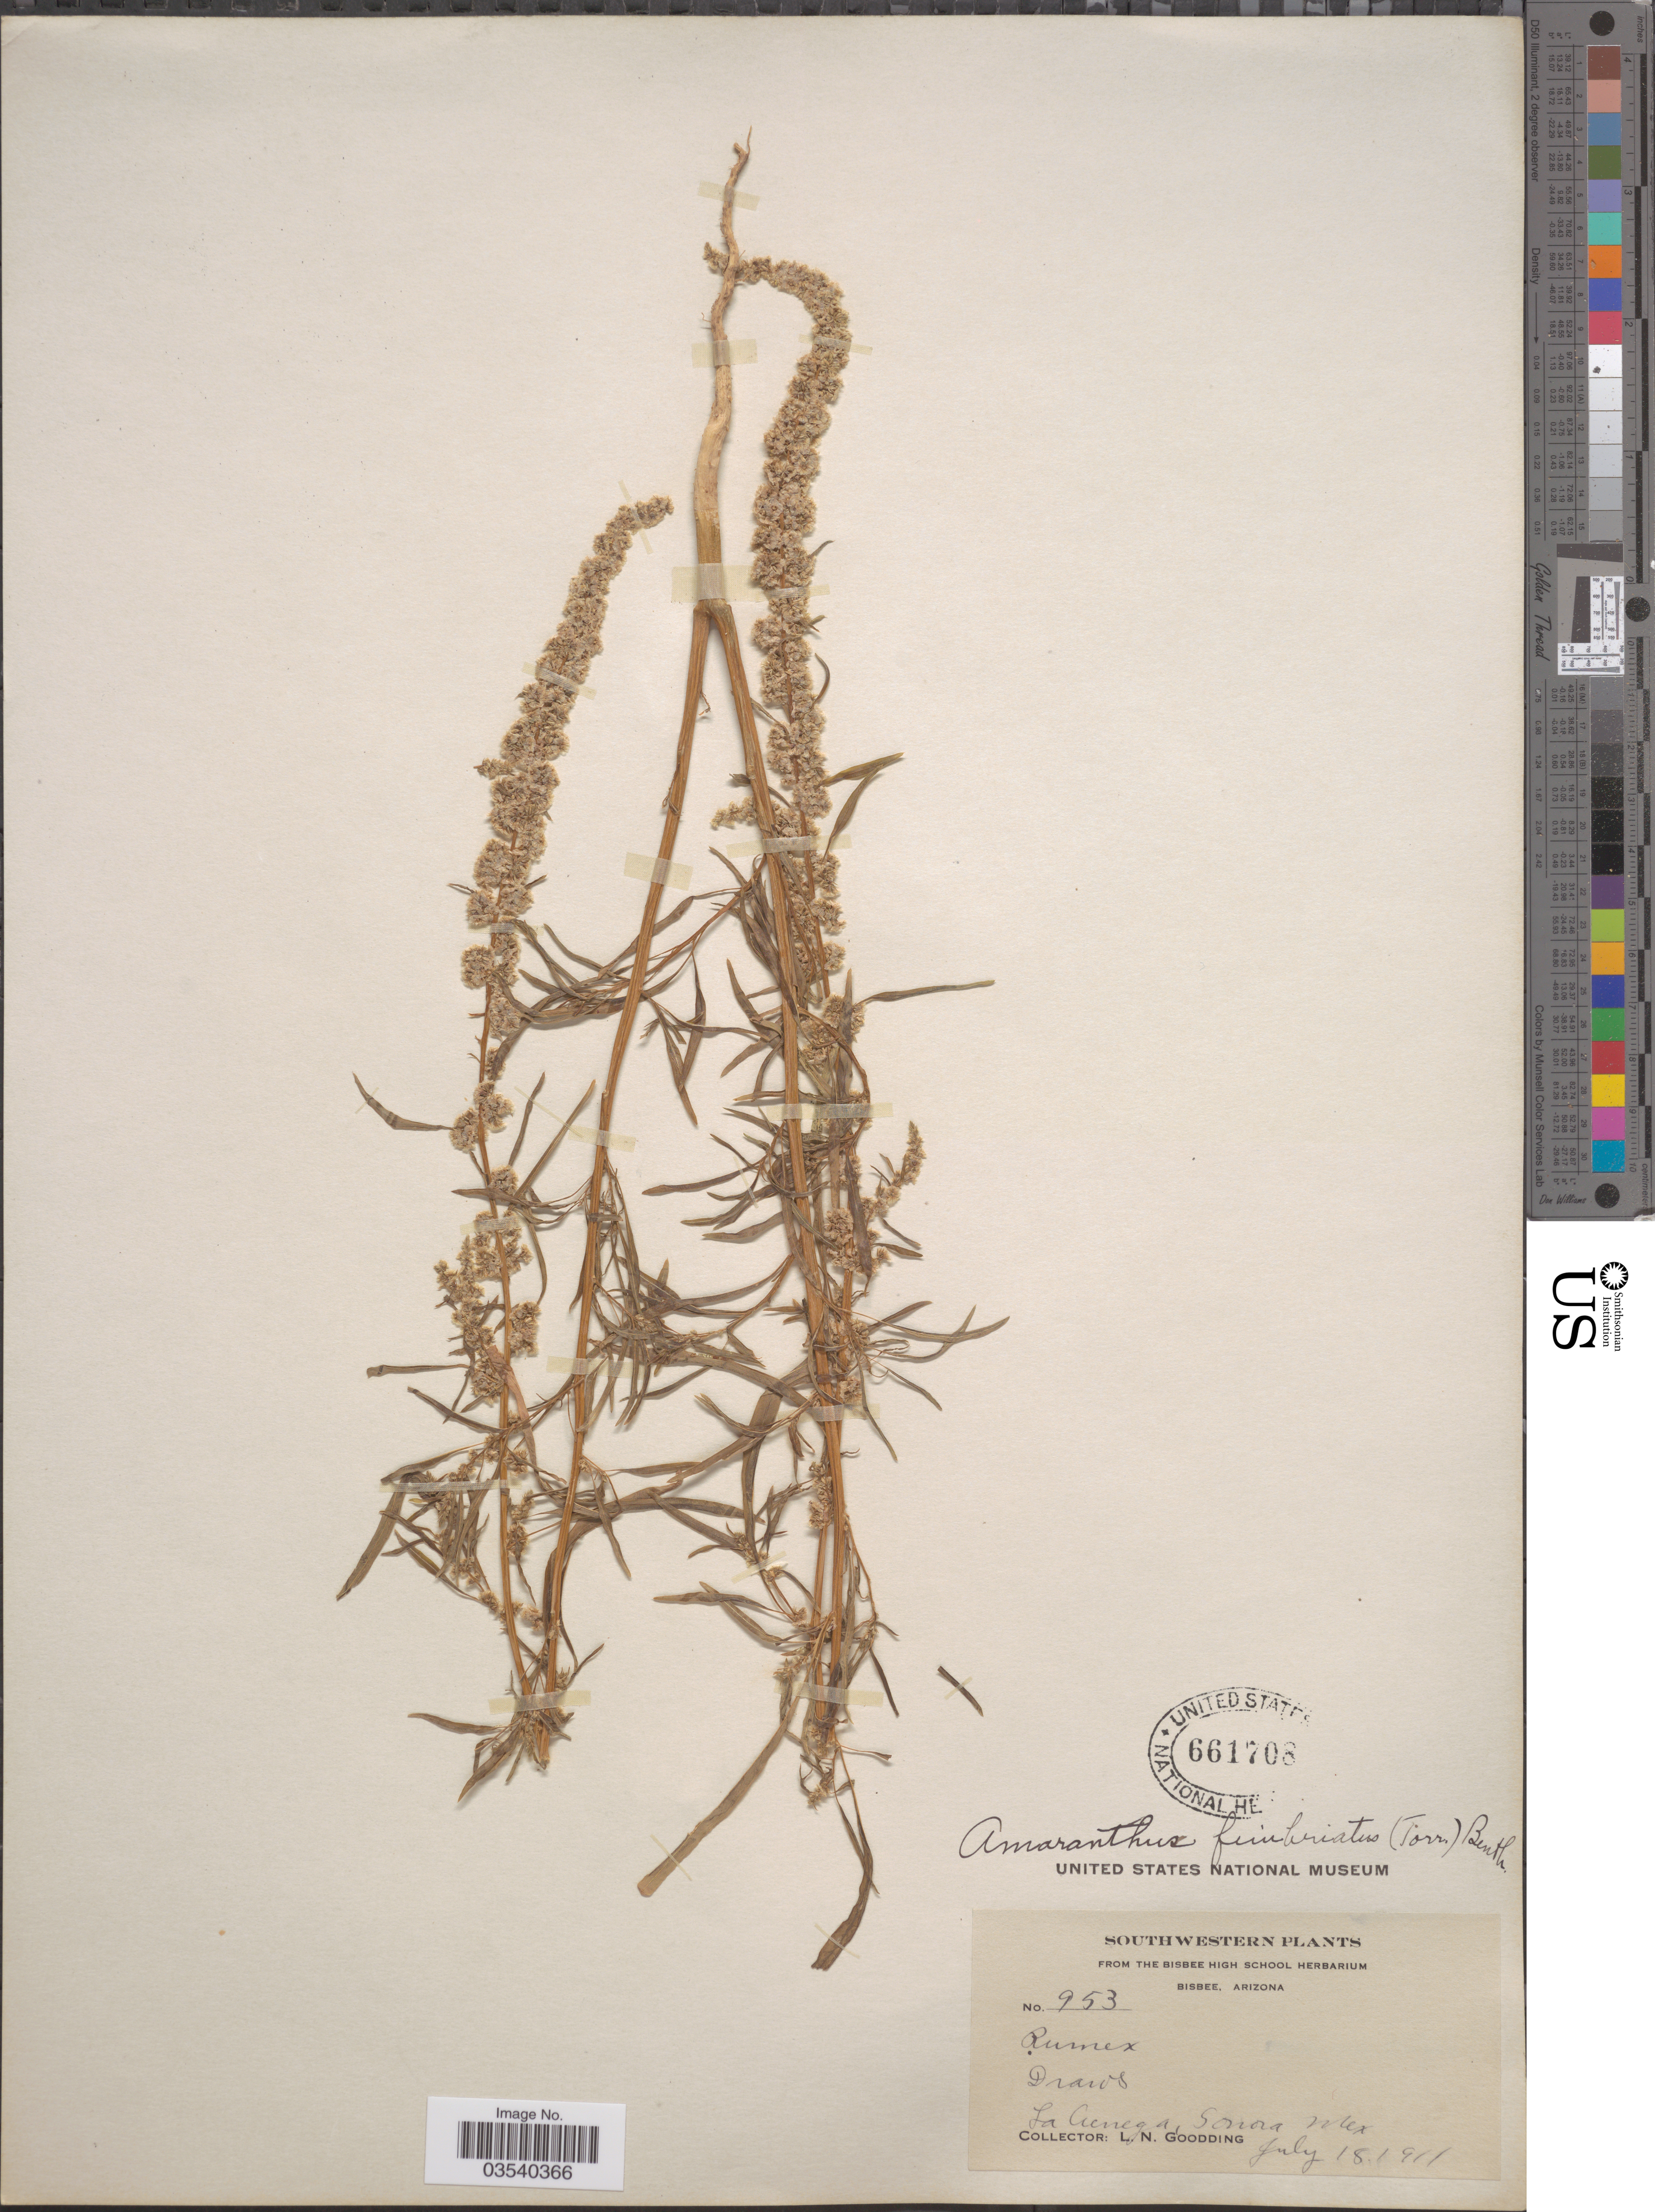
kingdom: Plantae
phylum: Tracheophyta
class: Magnoliopsida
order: Caryophyllales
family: Amaranthaceae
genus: Amaranthus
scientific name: Amaranthus fimbriatus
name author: (Torr.) Benth. ex S. Watson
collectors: L. N. Goodding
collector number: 953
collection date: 1911-07-18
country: Mexico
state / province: Sonora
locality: La Cunega.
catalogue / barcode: US 661708